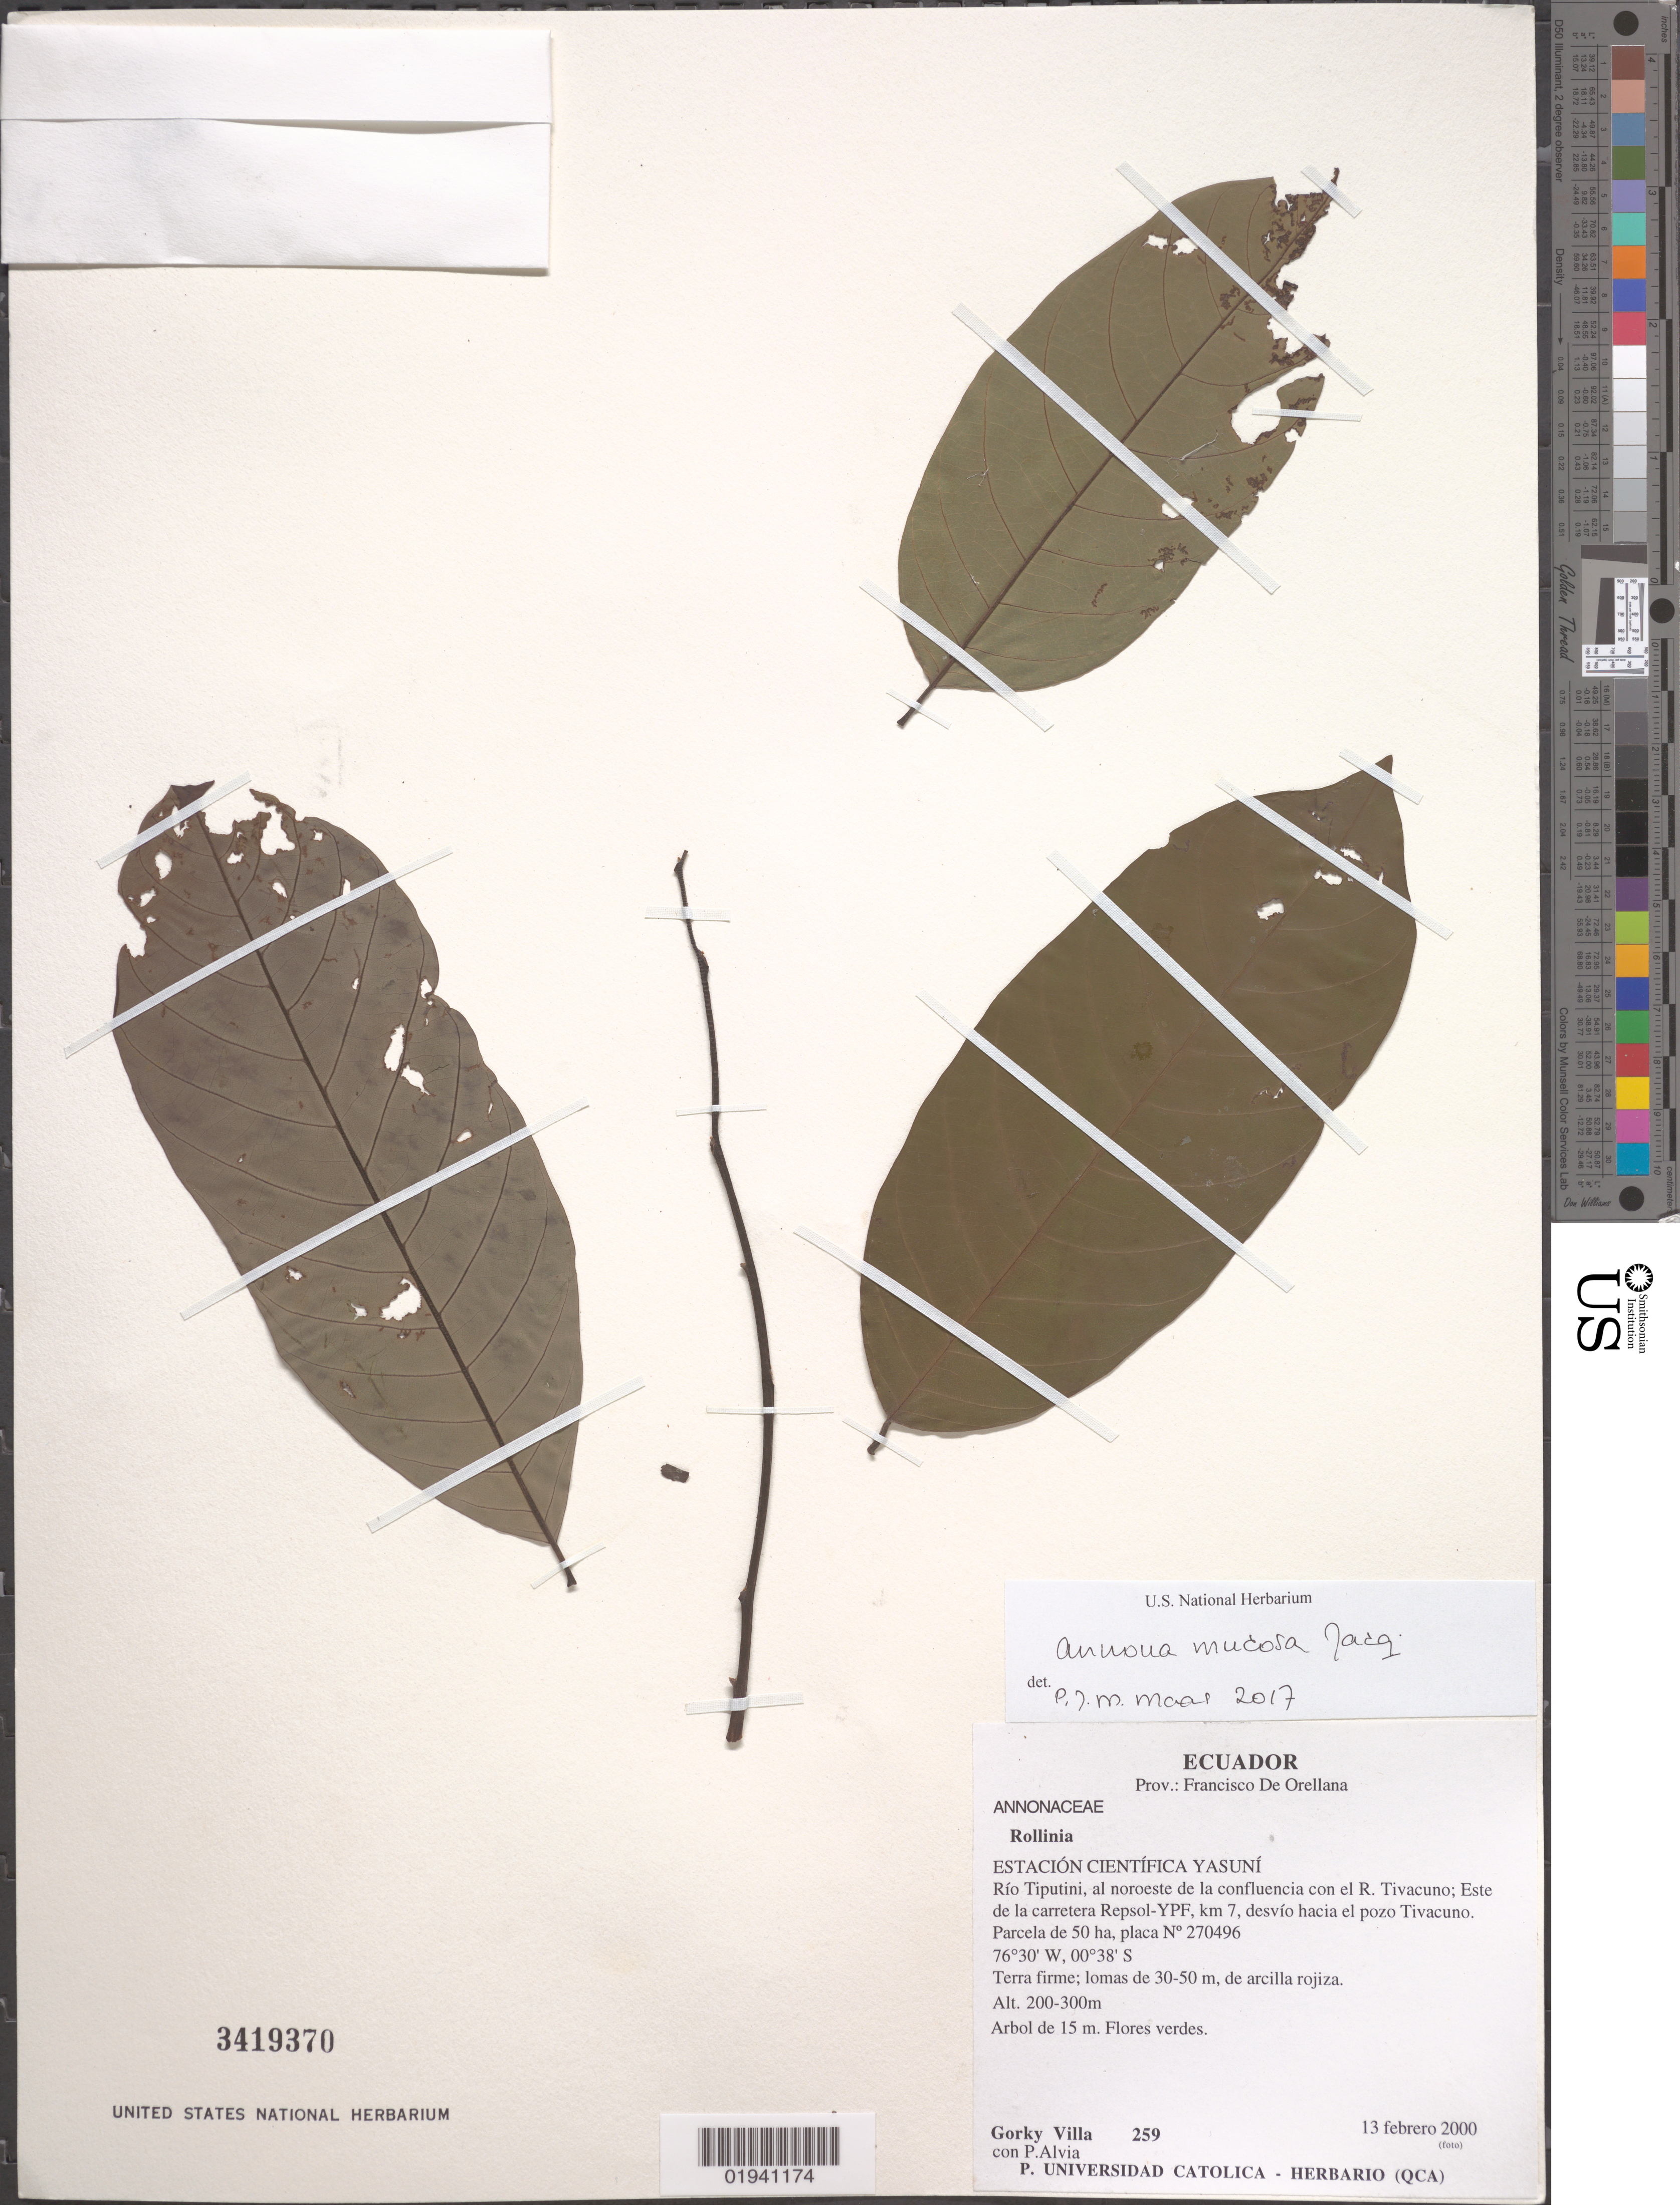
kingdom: Plantae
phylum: Tracheophyta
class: Magnoliopsida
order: Magnoliales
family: Annonaceae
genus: Annona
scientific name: Annona mucosa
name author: Jacq.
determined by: Maas, P. J. M., Curator of the herbarium (U), Nationaal Herbarium Nederland (NETHERLANDS)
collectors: G. Villa & P. Alvia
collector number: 259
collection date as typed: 13 Feb 2000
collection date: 2000-02-13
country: Ecuador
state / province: Napo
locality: Orellana, Estacion Cientifica Yasuni: Río Tiputini, al noroeste de la confluencia con el R. Tivacuno; Este de la carretera Repsol-YPF, km 7 desvío hacia el pozo Tivacuno. Parcela de 50 ha, placa No. 280496.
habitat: Terra firme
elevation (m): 200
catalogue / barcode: US 3419370